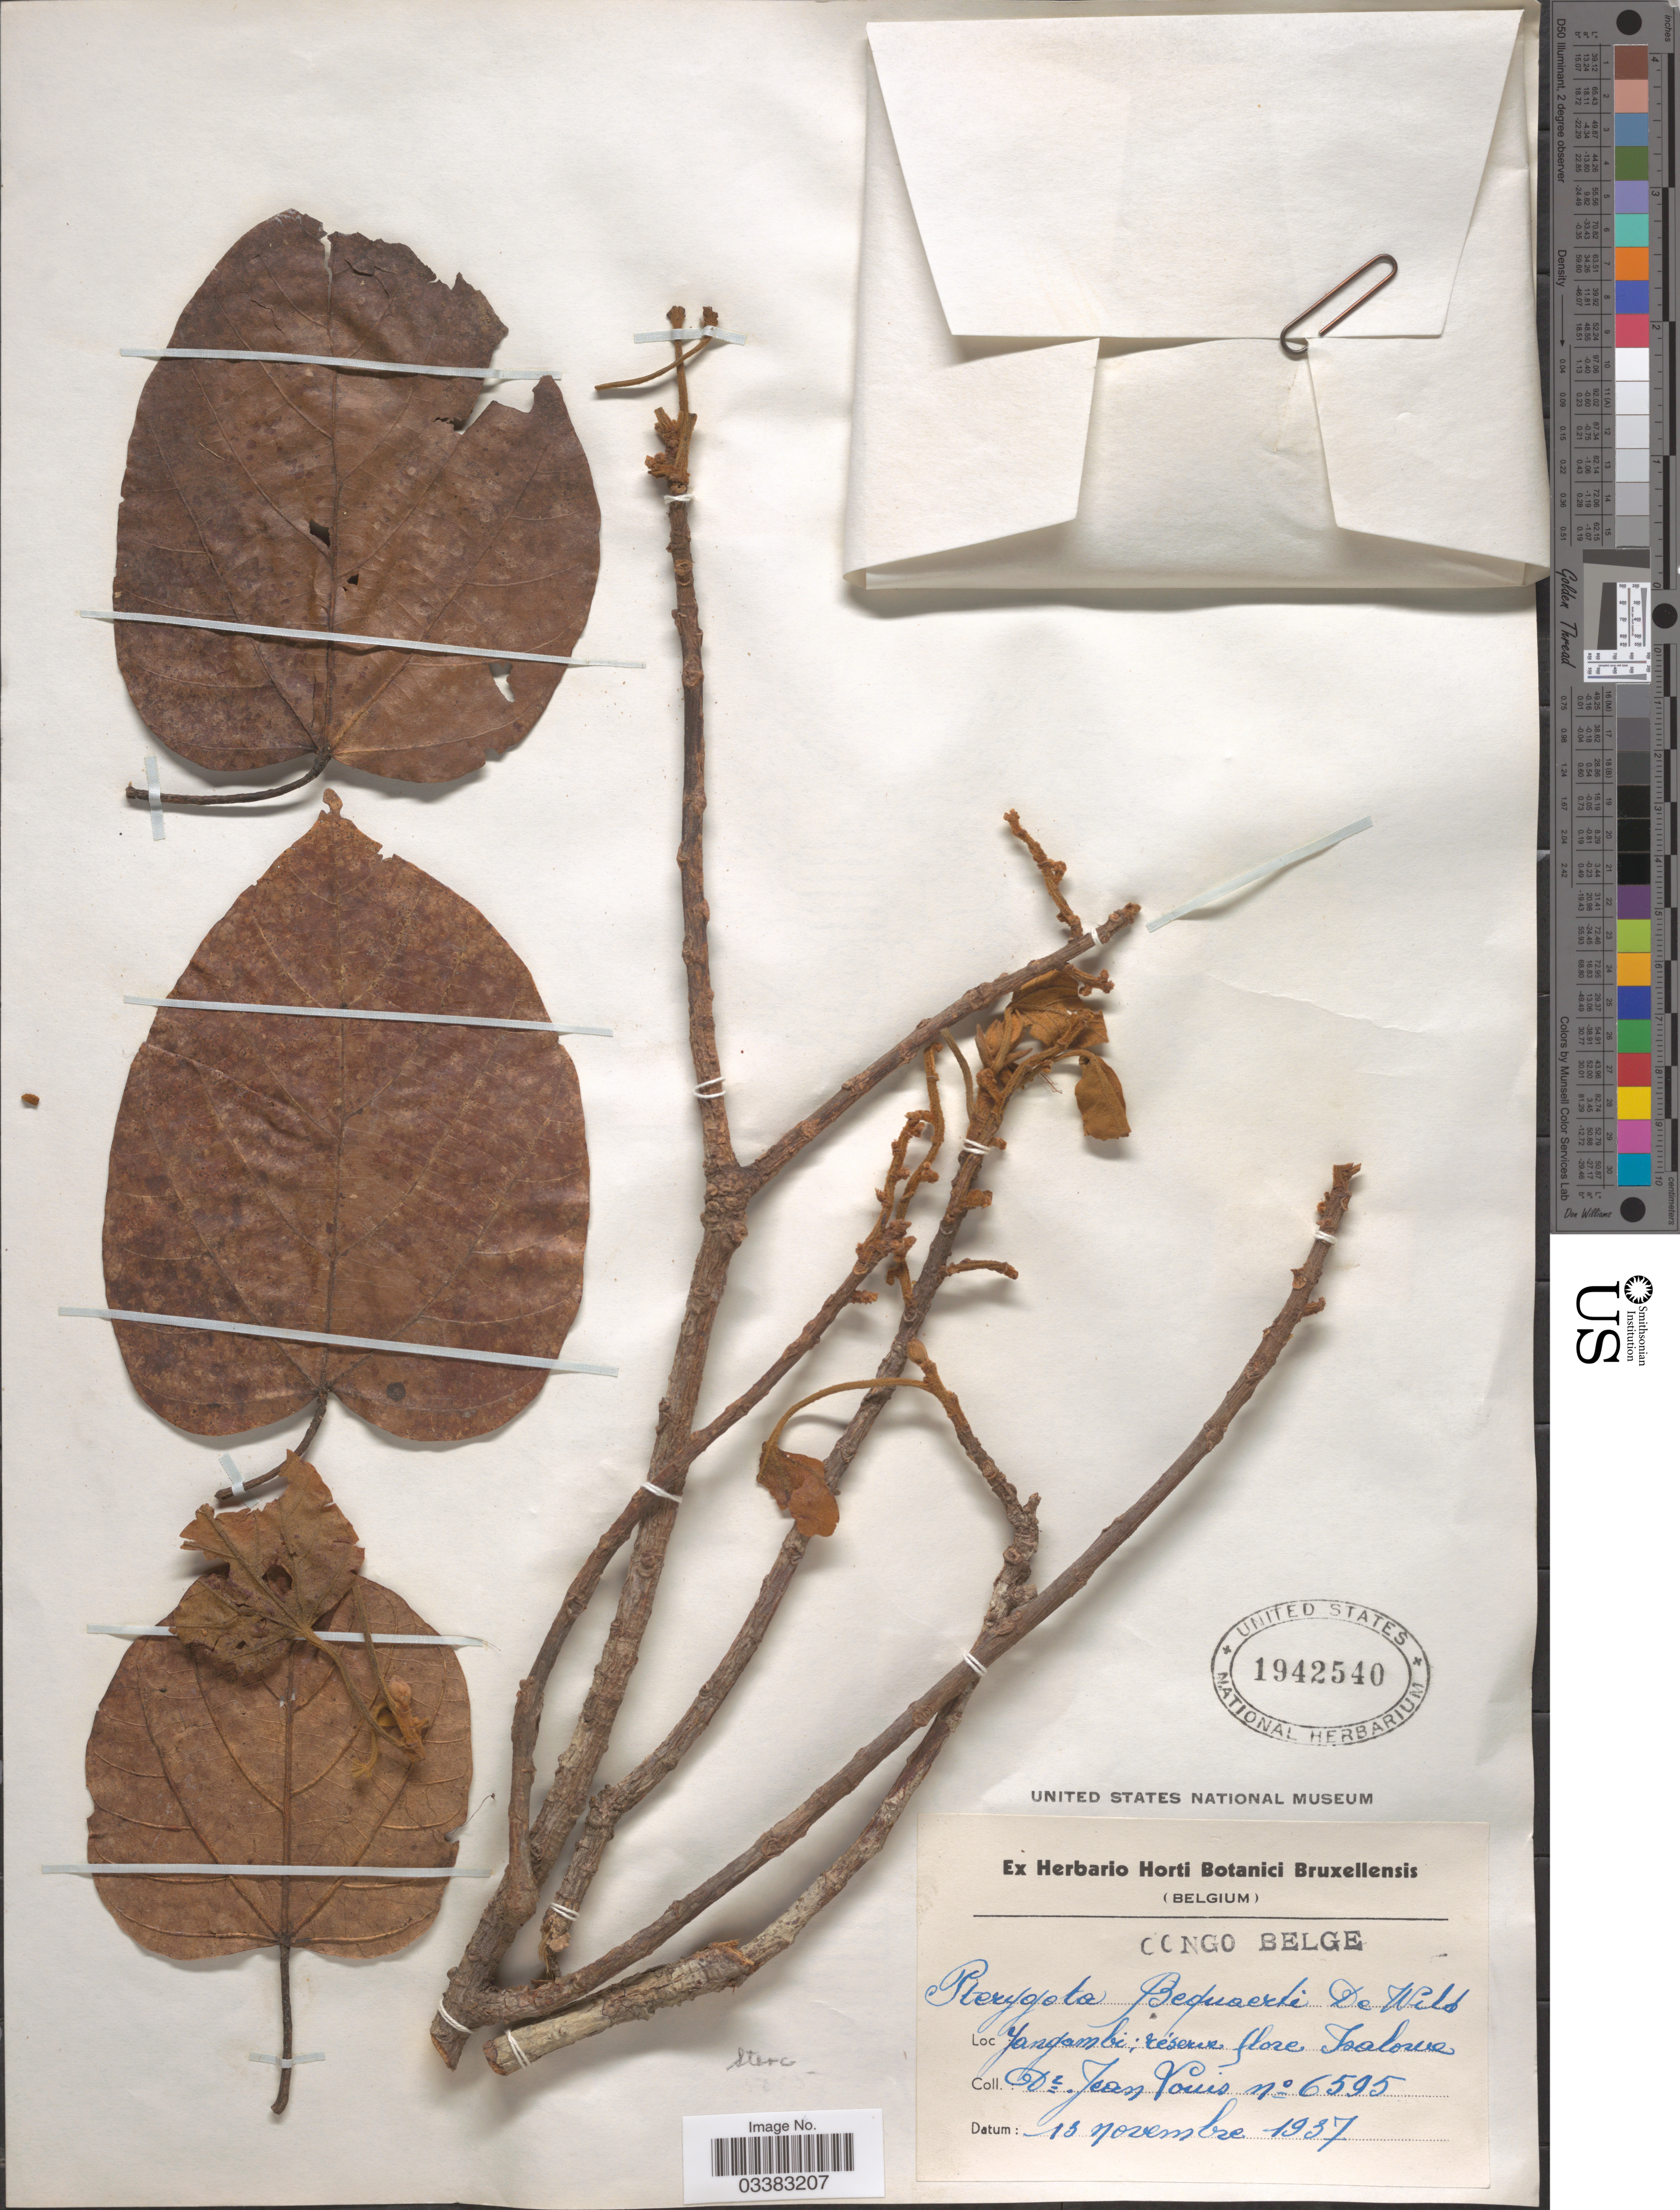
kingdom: Plantae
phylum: Tracheophyta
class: Magnoliopsida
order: Malvales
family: Malvaceae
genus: Pterygota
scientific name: Pterygota bequaertii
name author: De Wild.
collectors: J. Louis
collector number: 6595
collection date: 1937-11-13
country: Congo, Democratic Republic of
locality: Congo Belge. Yangambi; réserve flore Isalowe.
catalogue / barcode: US 1942540